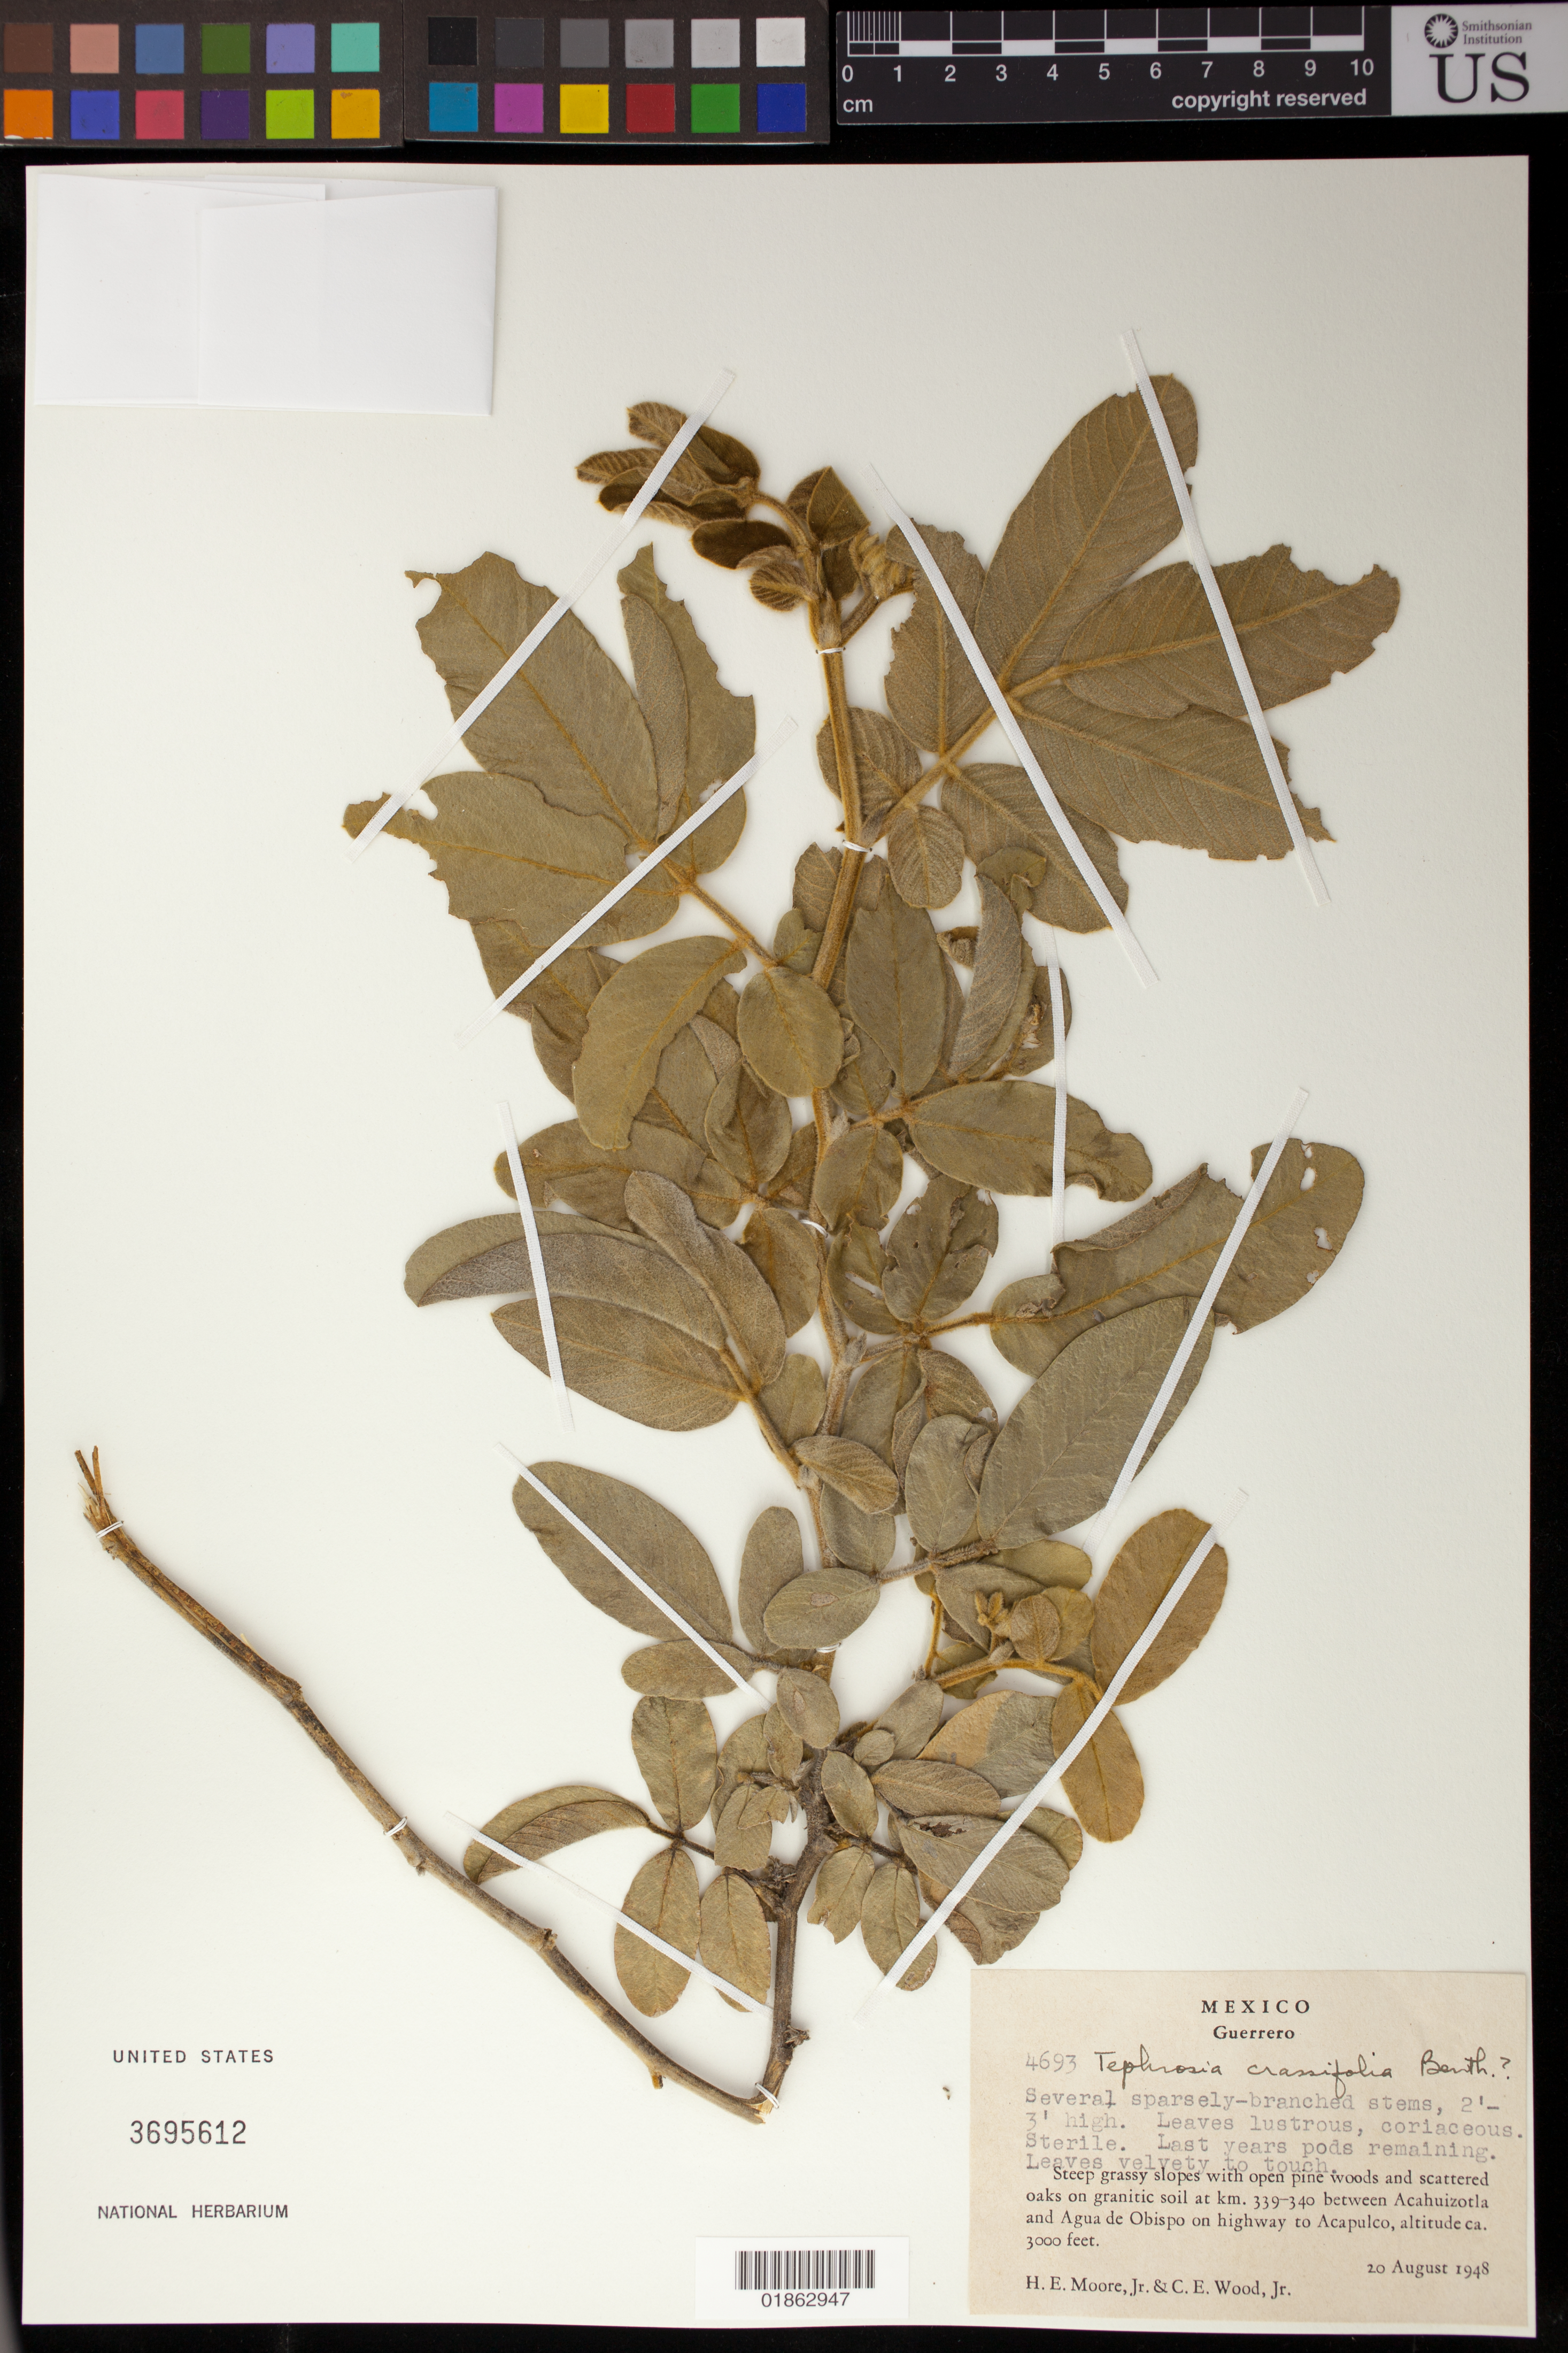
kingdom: Plantae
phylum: Tracheophyta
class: Magnoliopsida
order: Fabales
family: Fabaceae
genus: Tephrosia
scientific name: Tephrosia crassifolia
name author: Benth.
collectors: H. E. Moore & C. E. Wood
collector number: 4693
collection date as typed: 20 Aug 1948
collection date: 1948-08-20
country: Mexico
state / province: Guerrero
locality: At km 339-340 between Acahuizotla and Agua de Obispo on highway to Acapulco.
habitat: Steep grassy slopes with open pine woods and scattered oaks on granitic soil.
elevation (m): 914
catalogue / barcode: US 3695612